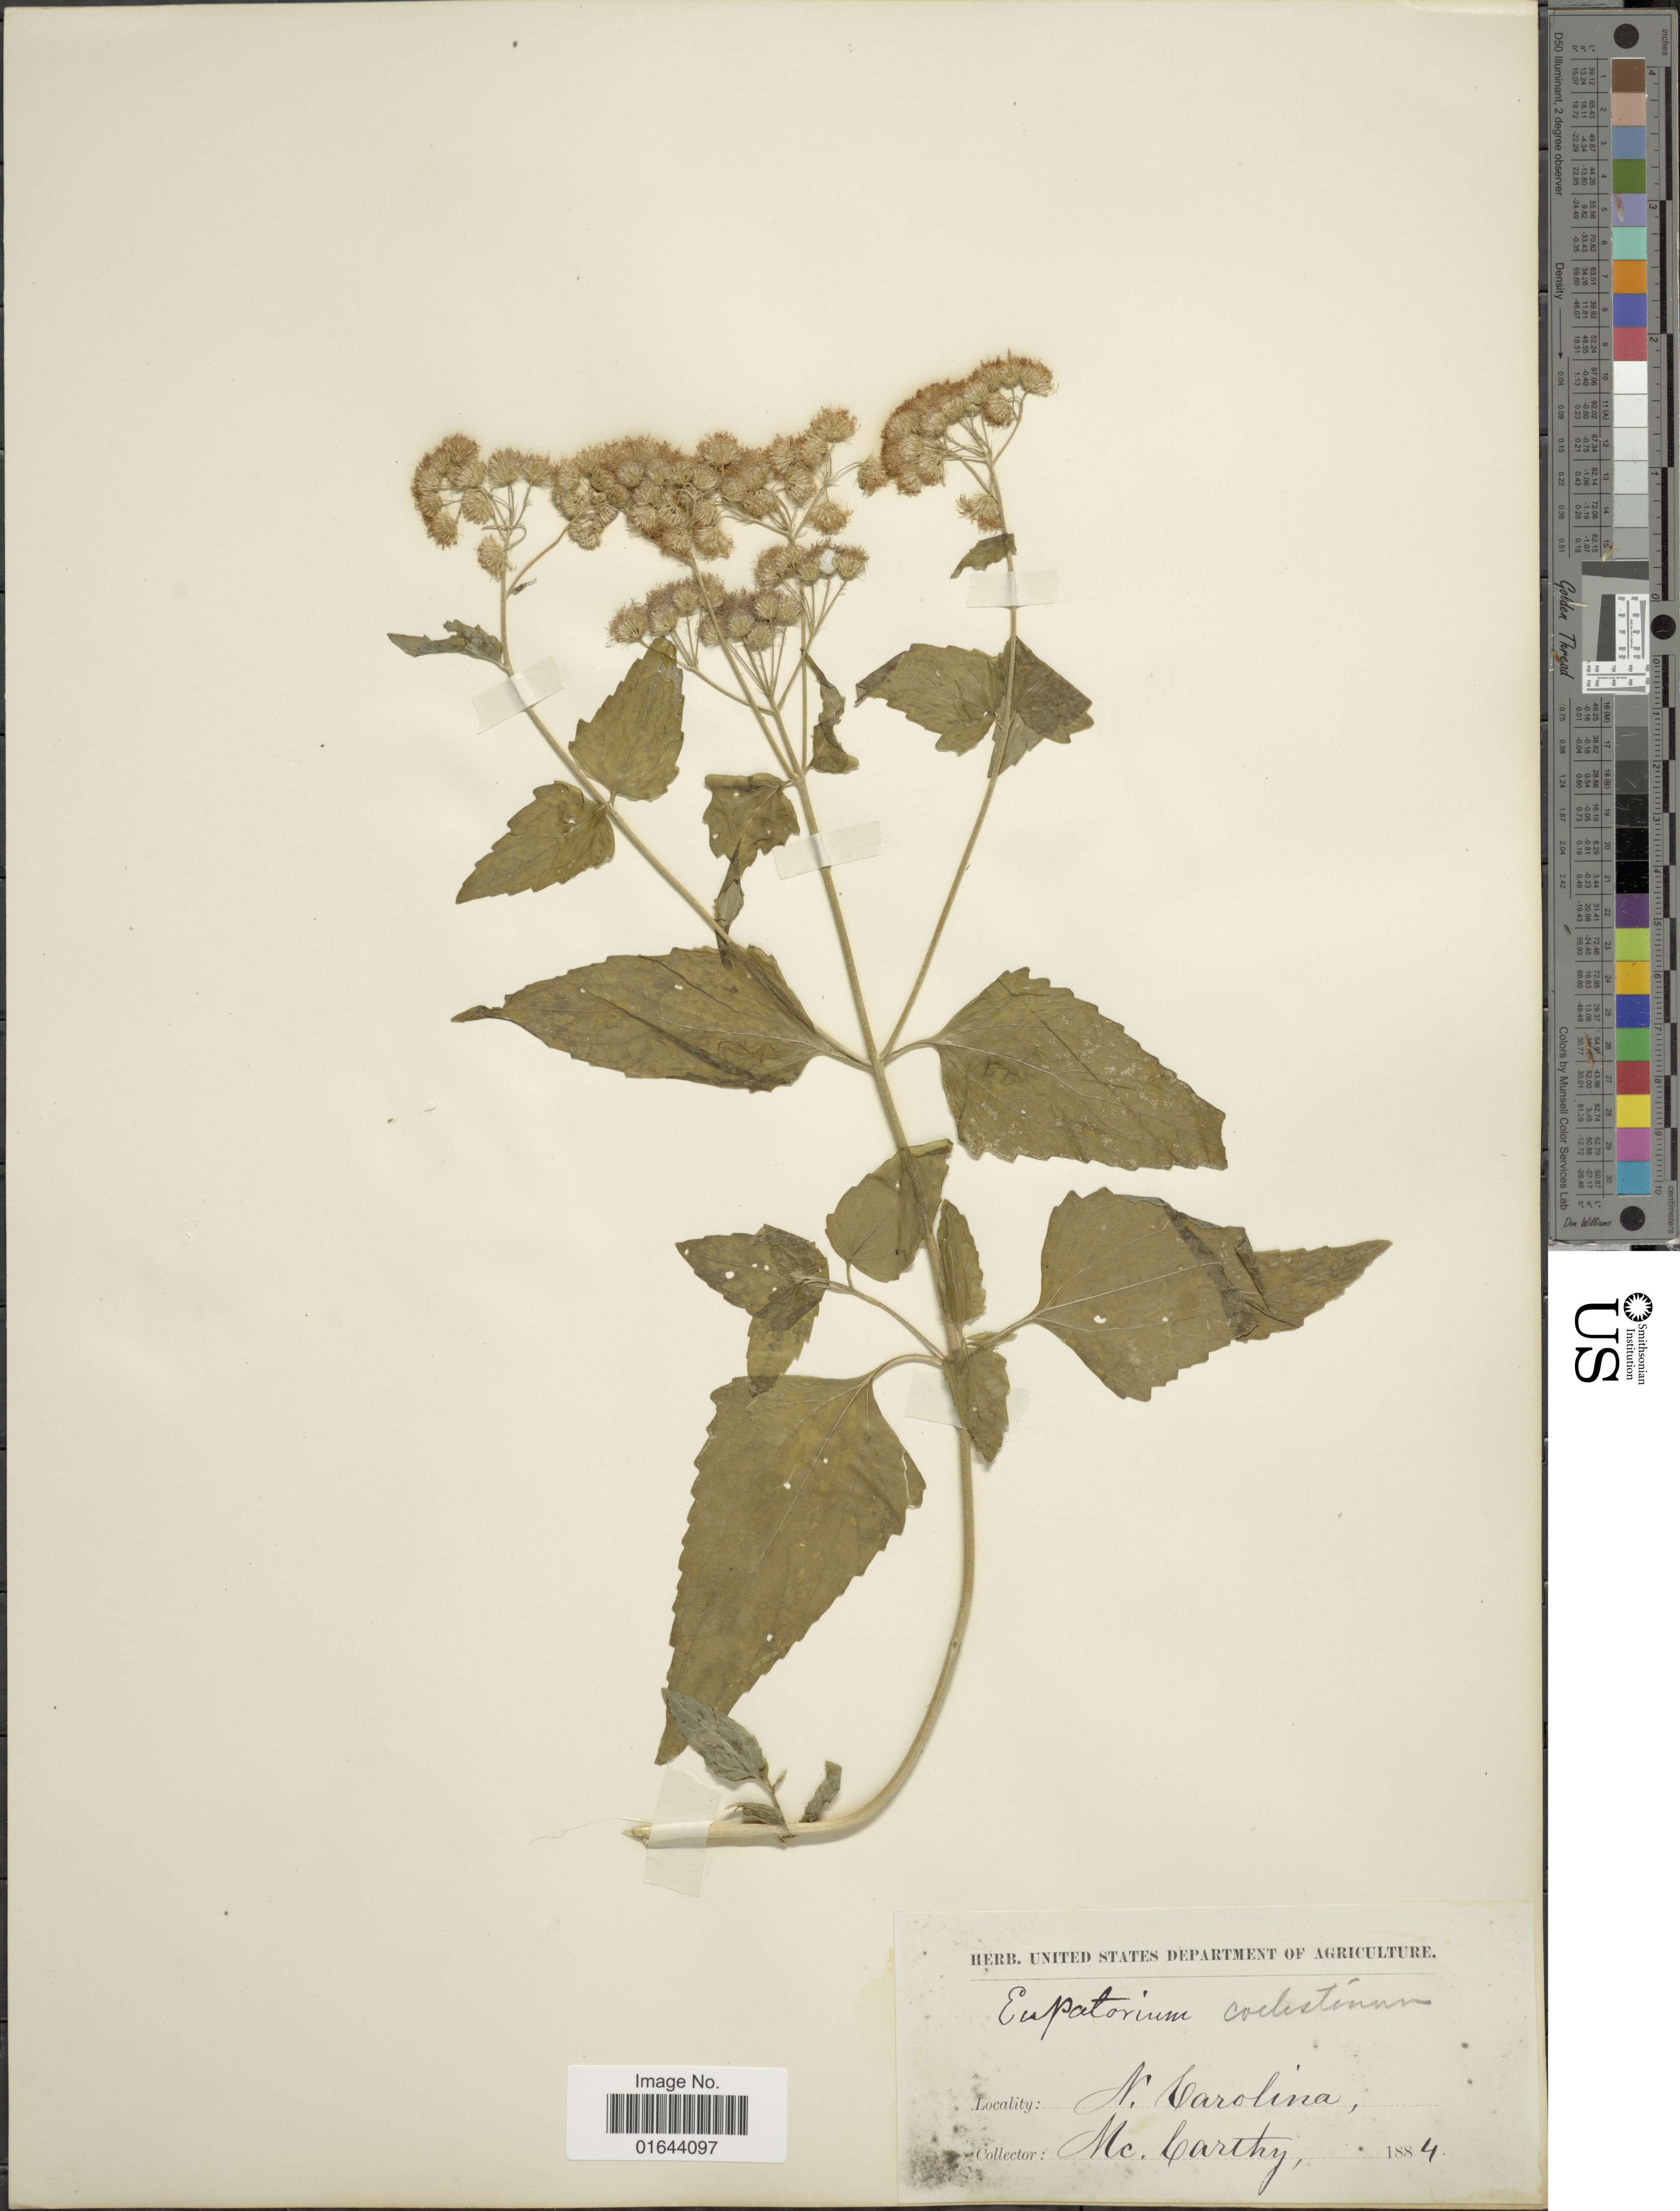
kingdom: Plantae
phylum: Tracheophyta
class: Magnoliopsida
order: Asterales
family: Asteraceae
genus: Conoclinium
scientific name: Conoclinium coelestinum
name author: (L.) DC.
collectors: -- McCarthy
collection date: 1884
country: United States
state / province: North Carolina